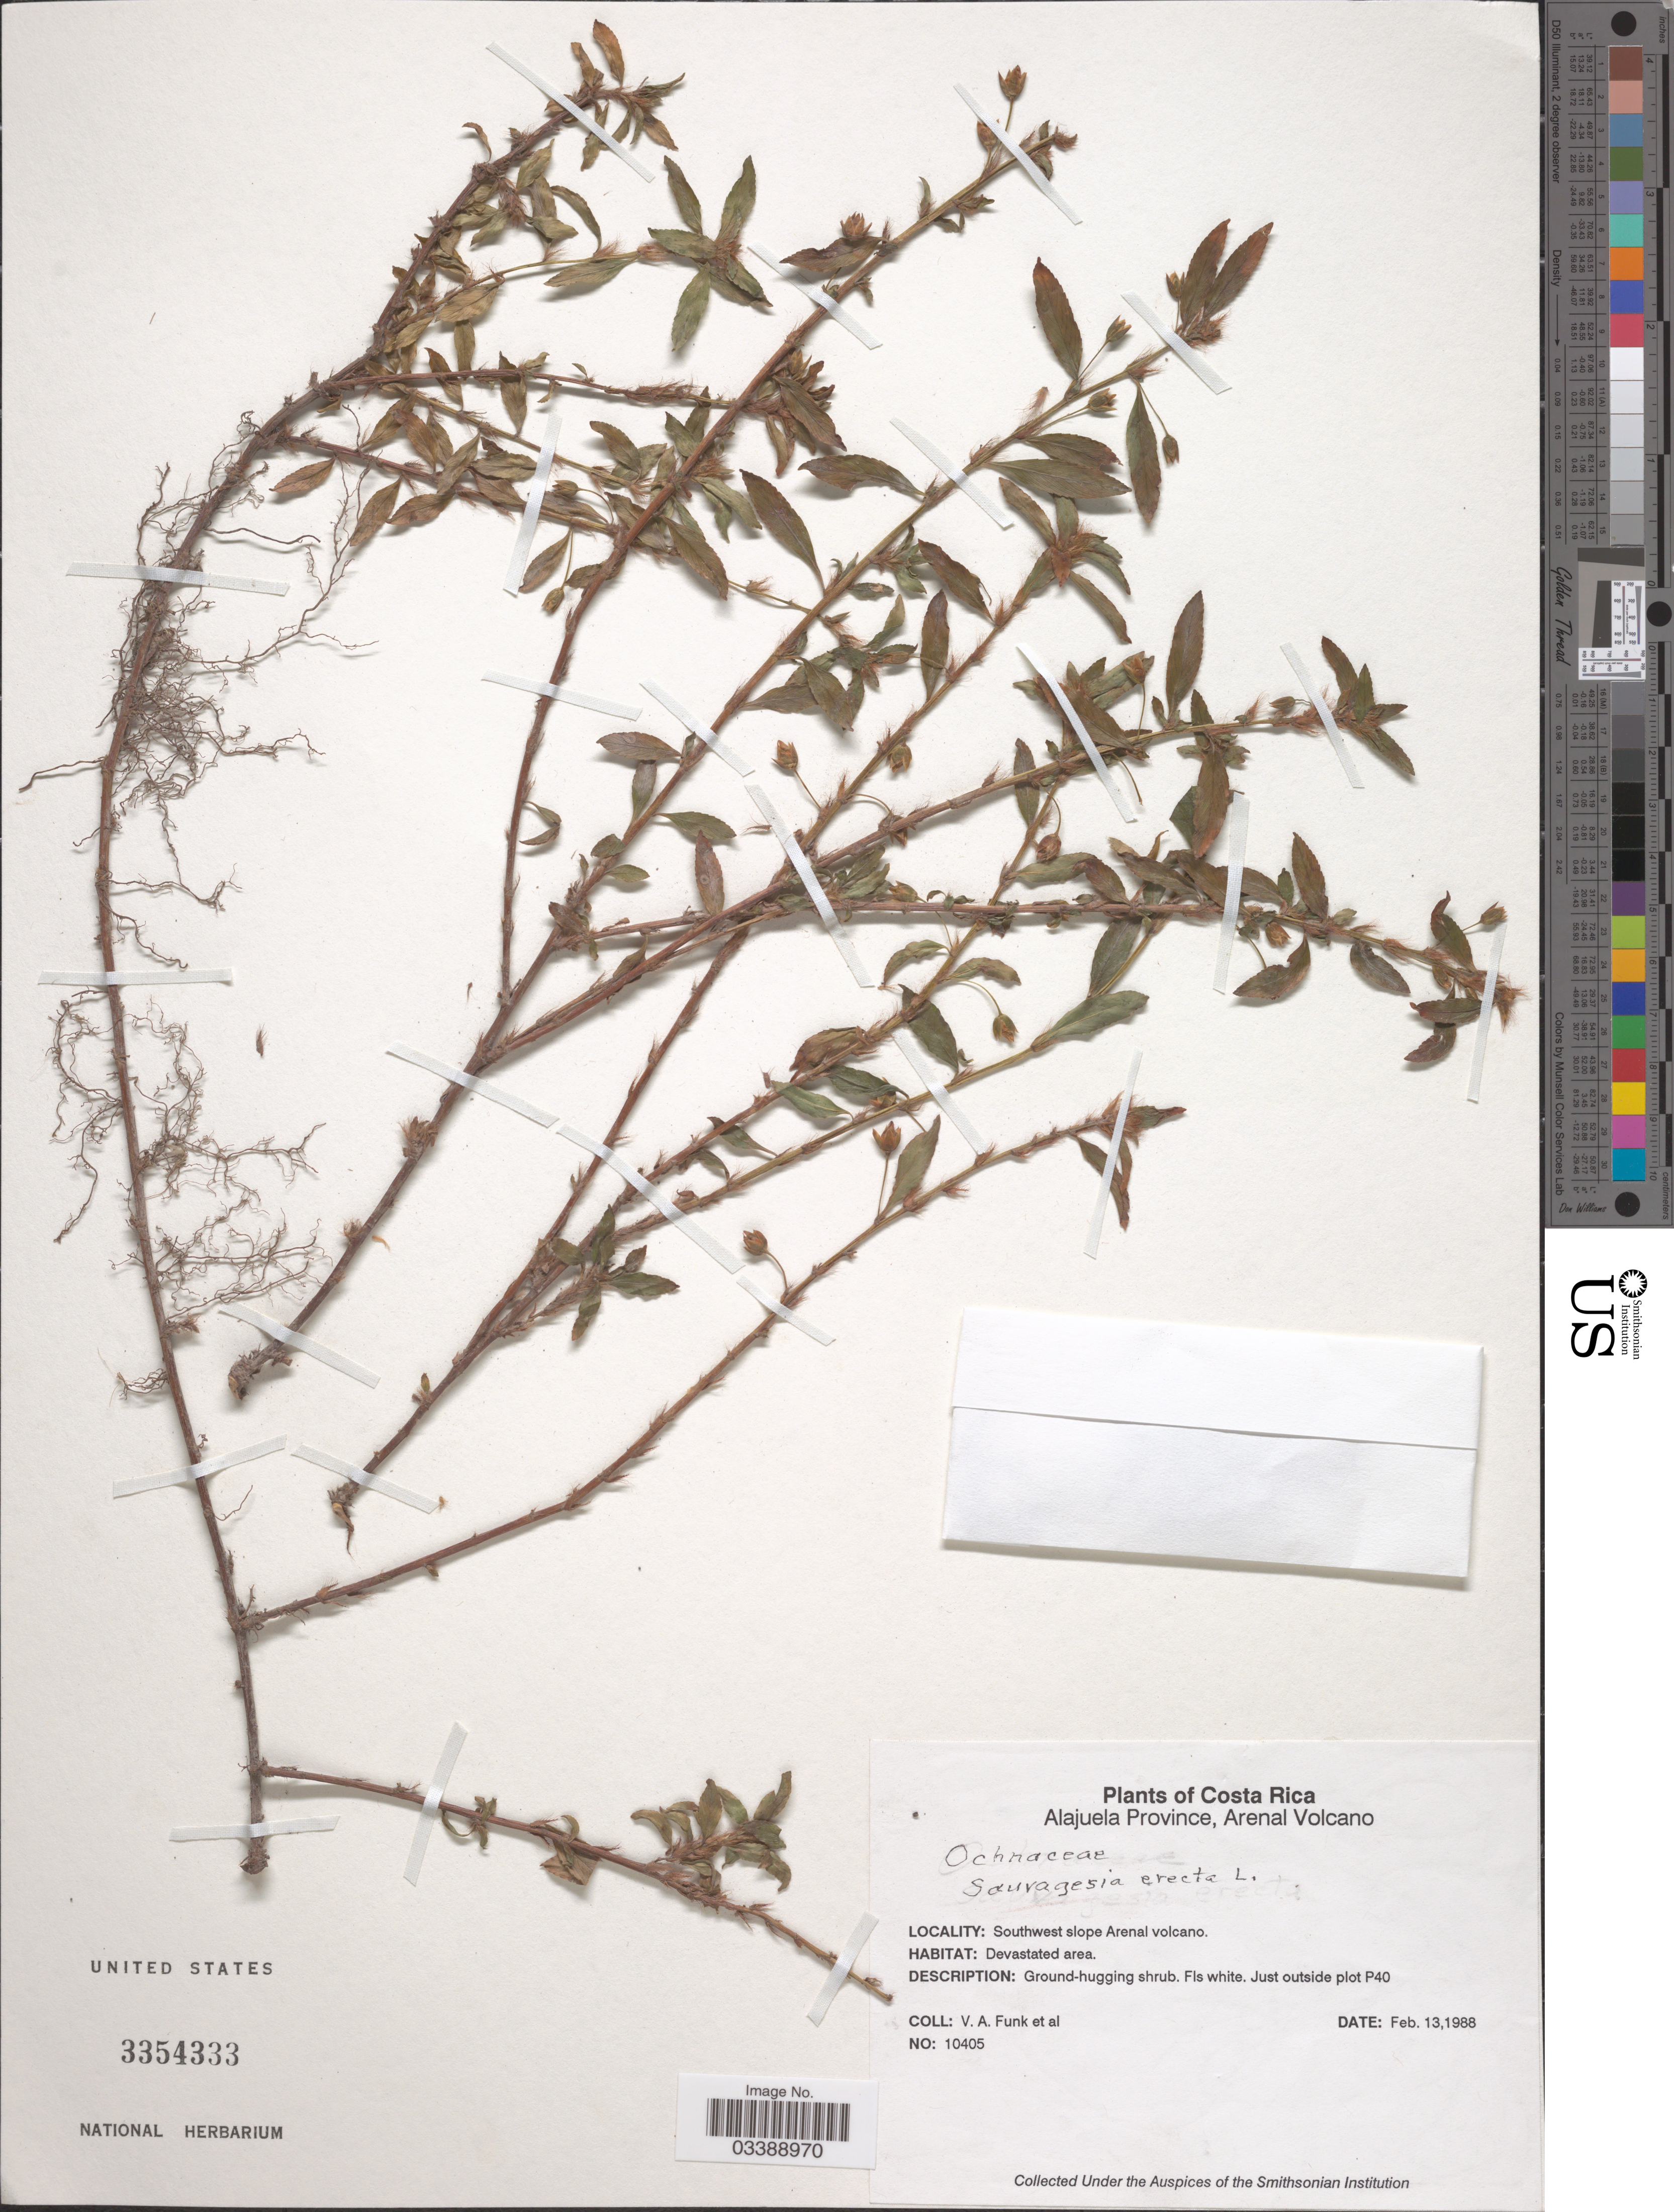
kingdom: Plantae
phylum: Tracheophyta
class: Magnoliopsida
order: Malpighiales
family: Ochnaceae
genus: Sauvagesia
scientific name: Sauvagesia erecta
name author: L.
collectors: V. Funk & et al.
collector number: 10405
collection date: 1988-02-13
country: Costa Rica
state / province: Alajuela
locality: Arenal Volcano. Southwest slope Arenal volcano.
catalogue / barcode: US 3354333